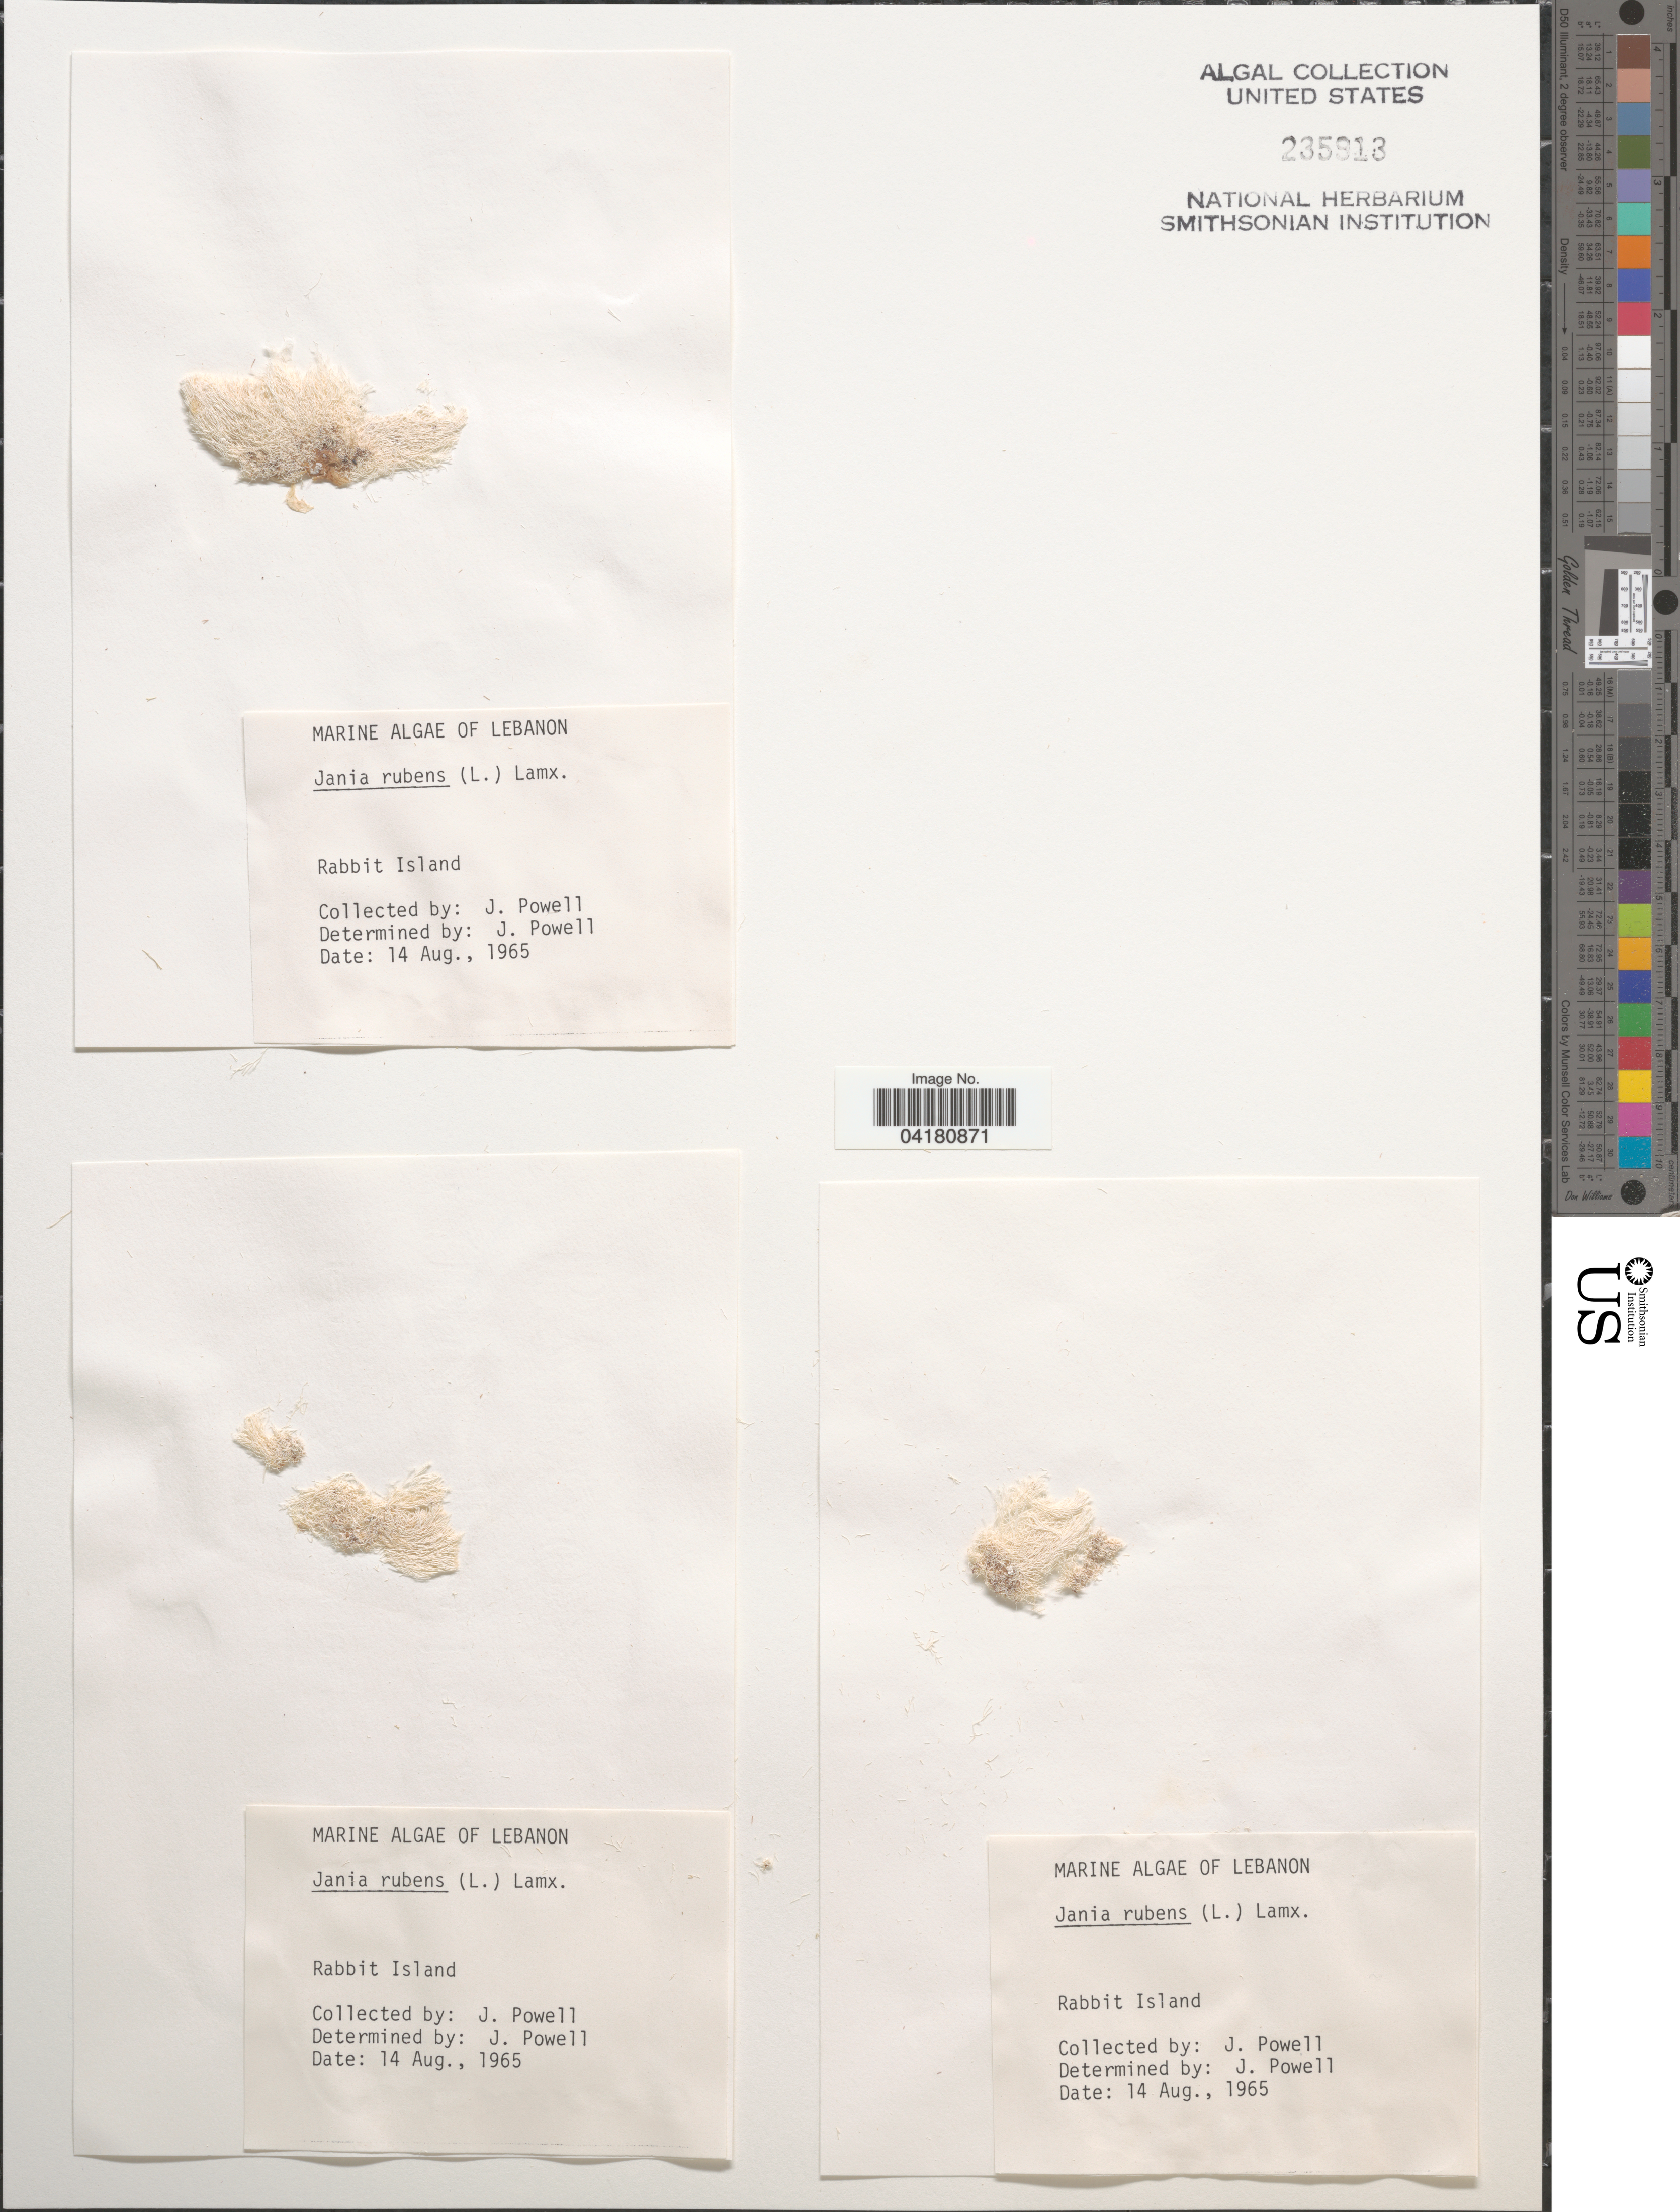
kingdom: Plantae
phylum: Rhodophyta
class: Florideophyceae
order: Corallinales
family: Corallinaceae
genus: Jania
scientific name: Jania rubens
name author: (L.) J.V.Lamouroux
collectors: J. Powell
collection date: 1965-08-14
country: Lebanon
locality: Rabbit Island.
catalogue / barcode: US 235913